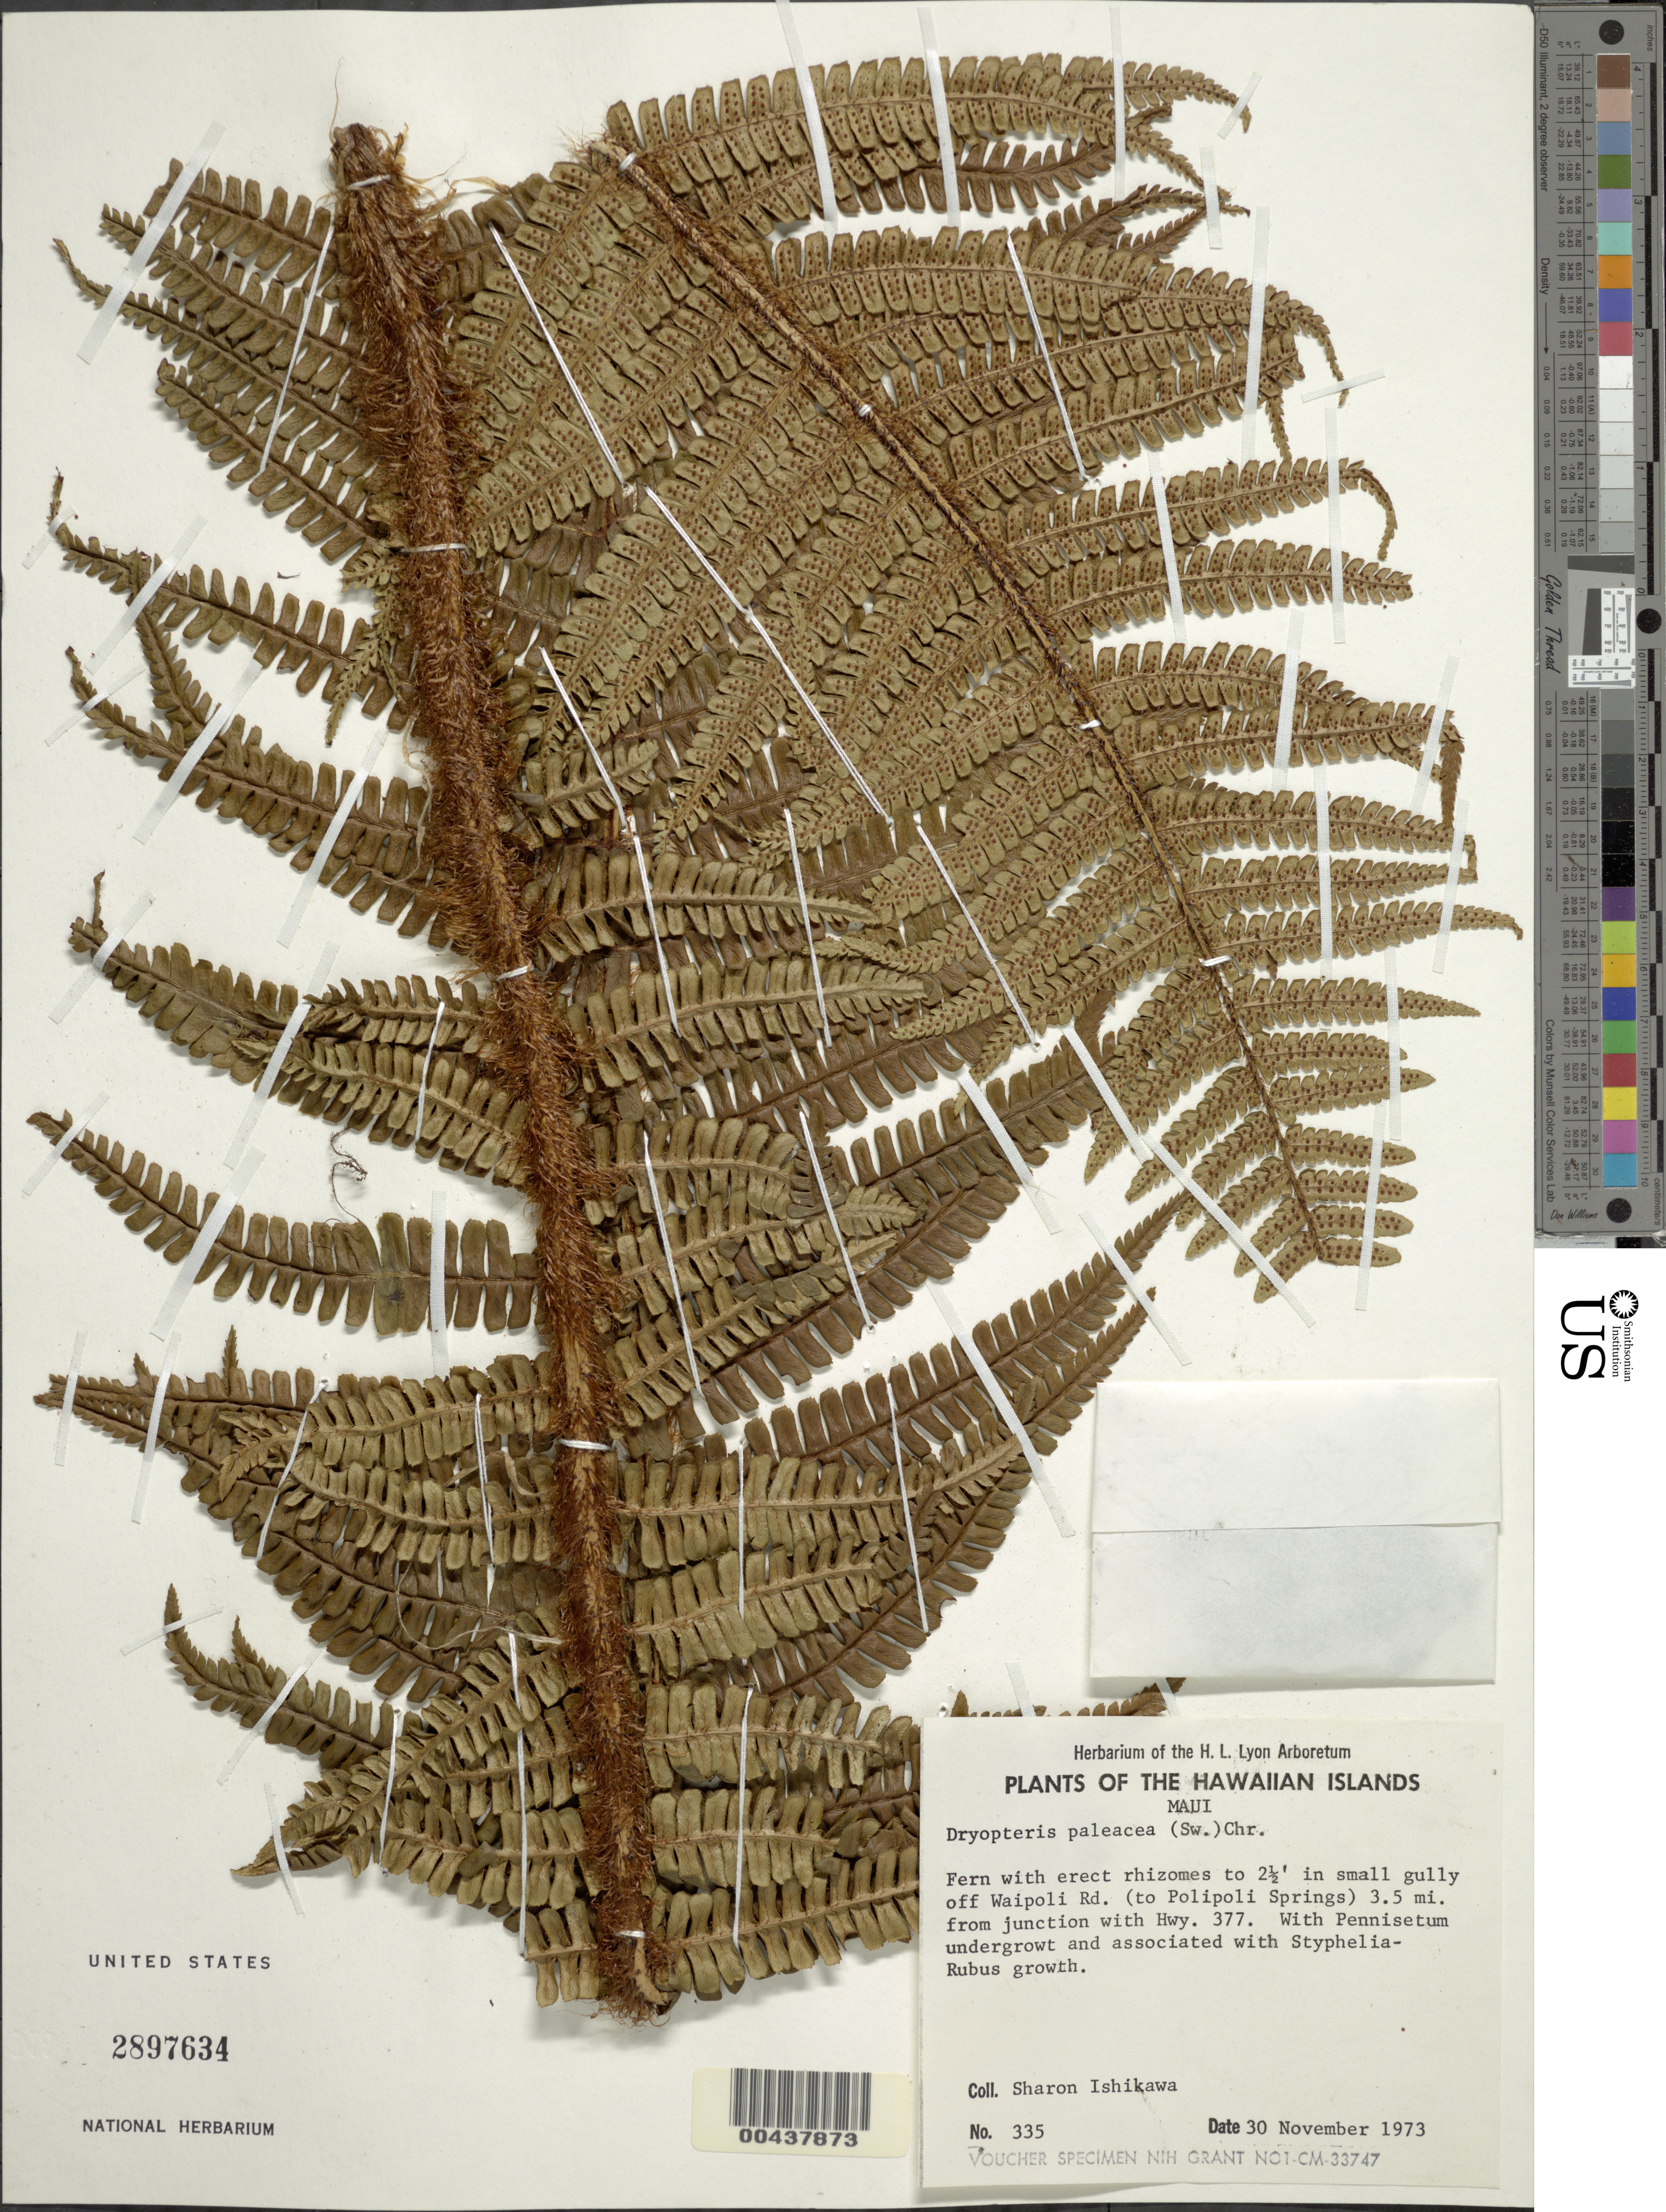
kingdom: Plantae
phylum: Tracheophyta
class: Polypodiopsida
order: Polypodiales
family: Dryopteridaceae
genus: Dryopteris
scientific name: Dryopteris wallichiana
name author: (Spreng.) Hyl.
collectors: S. S. Ishikawa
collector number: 335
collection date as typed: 30 Nov 1973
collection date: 1973-11-30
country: United States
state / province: Hawaii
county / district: Maui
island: Maui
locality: gully off Waipoli Rd. ( to Polipoli Springs) 3.5 mi from junction with Hwy. 377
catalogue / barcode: US 2897634